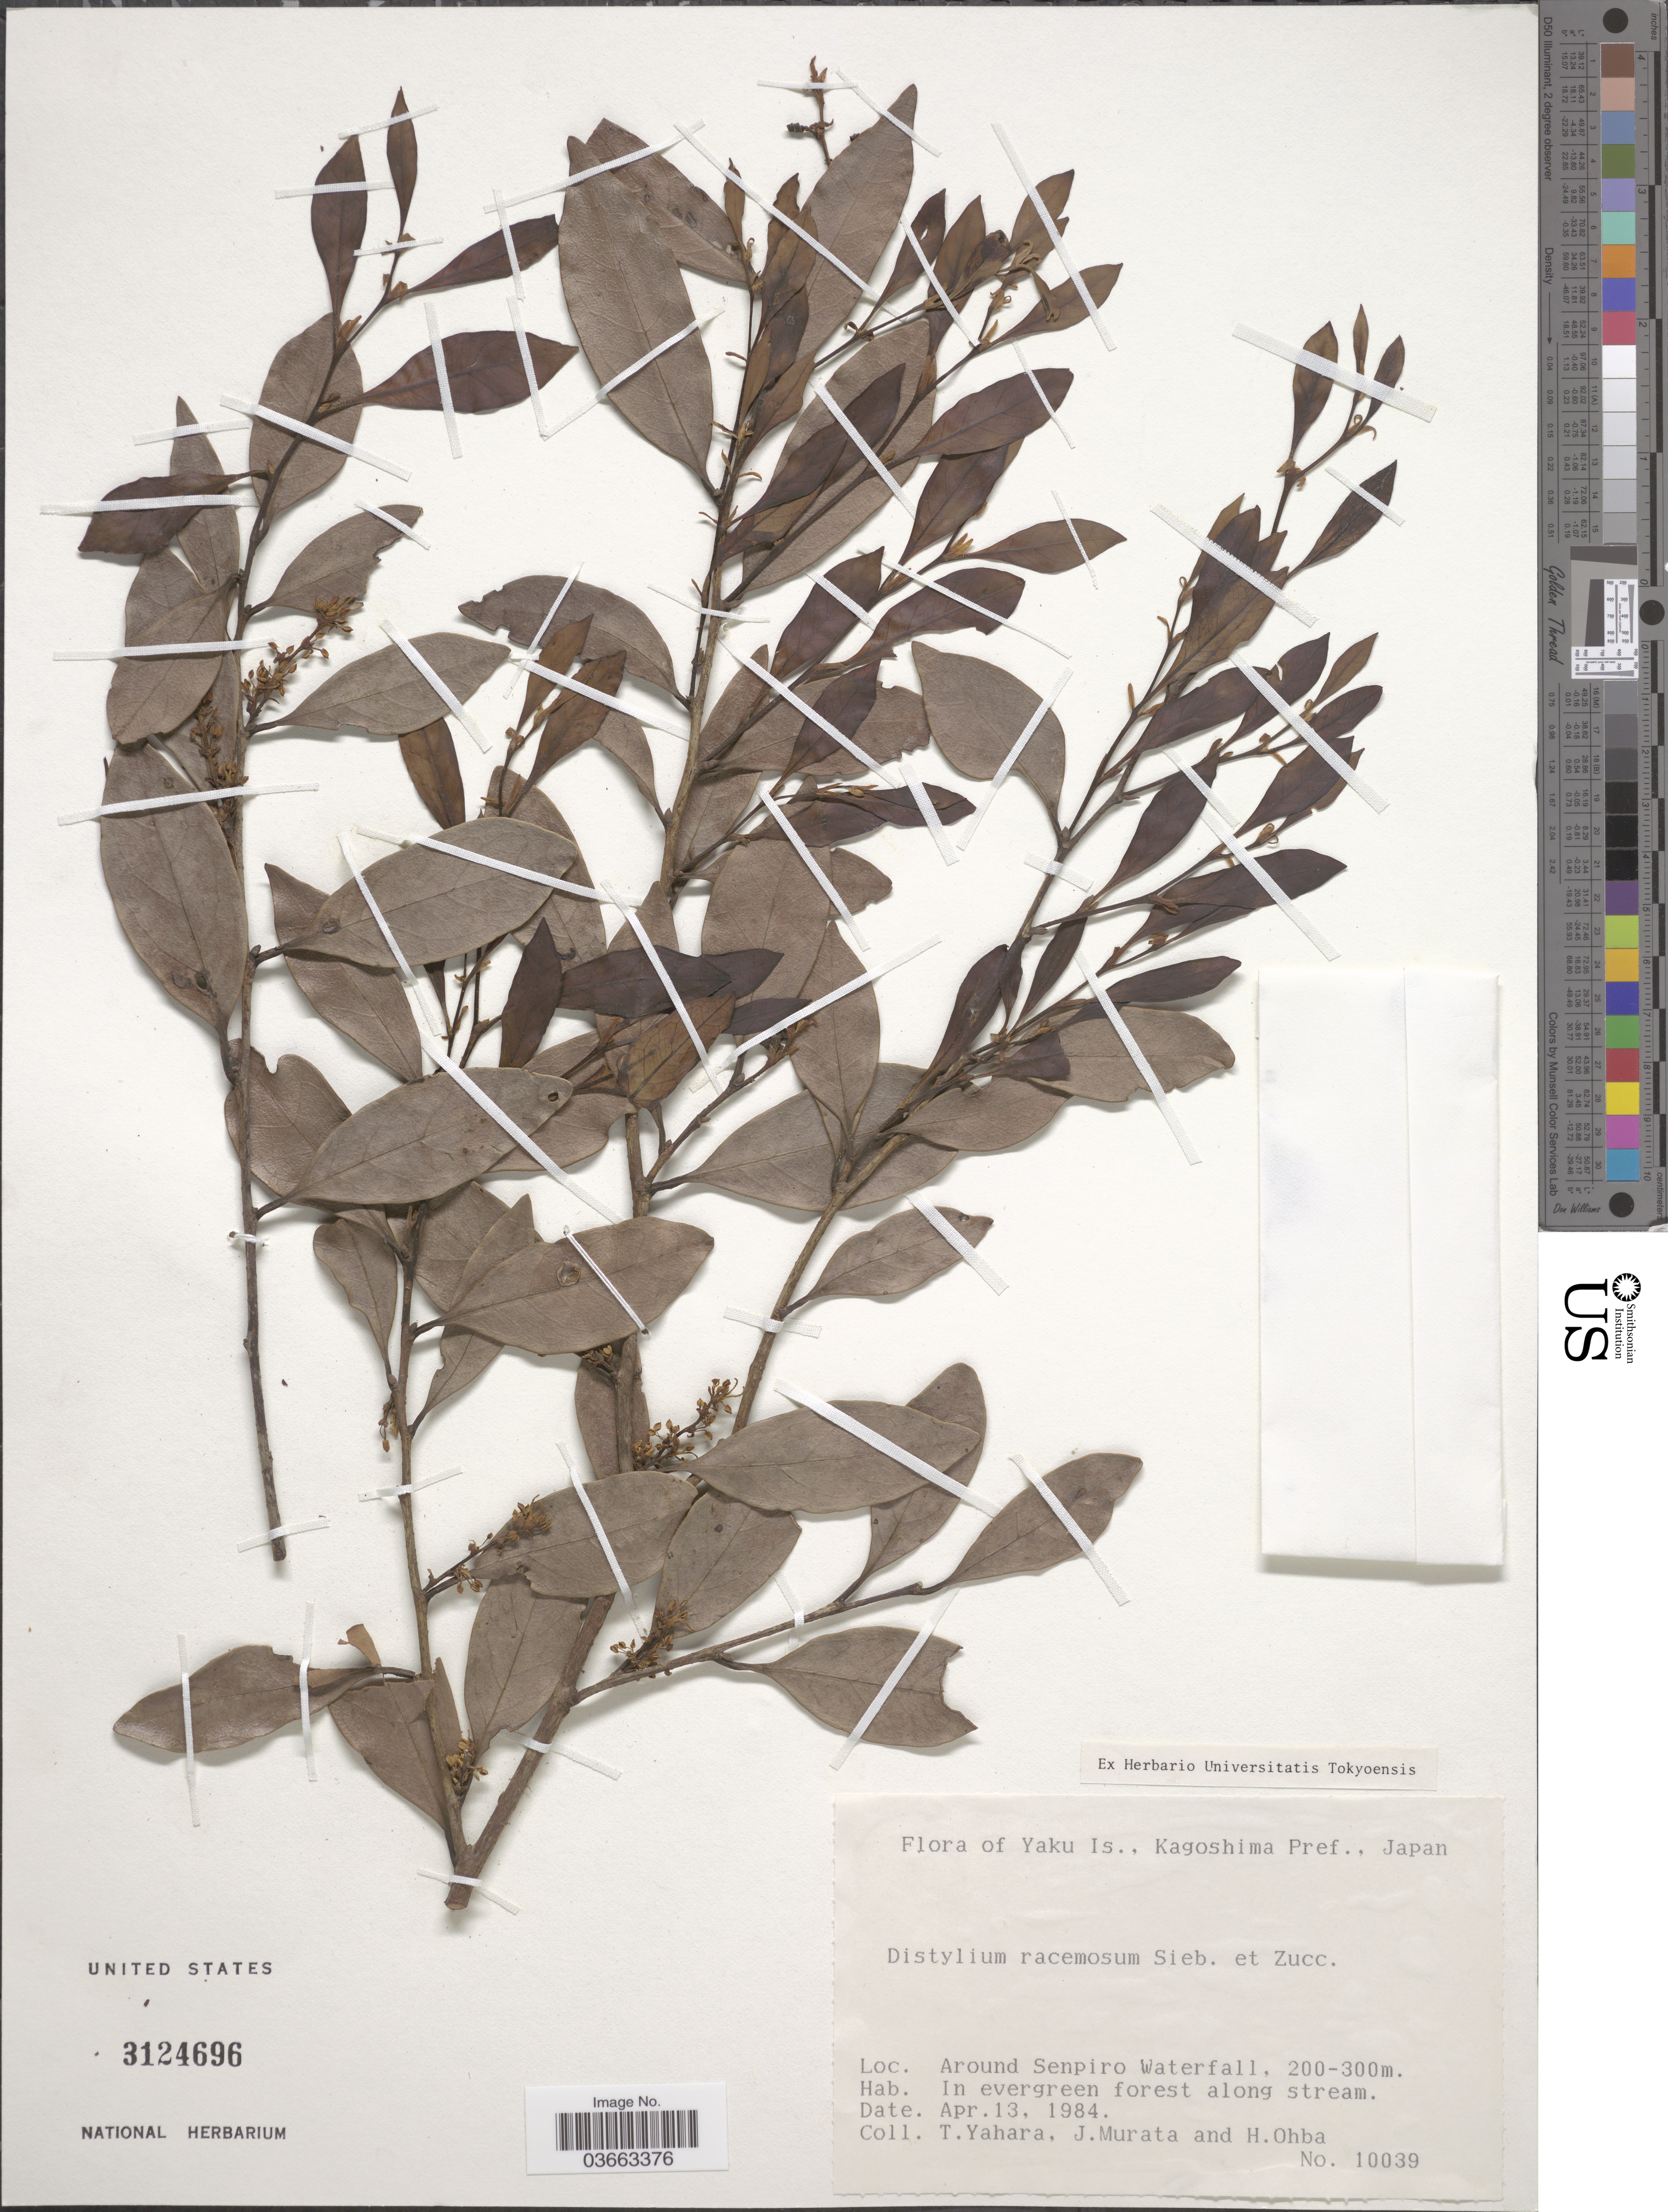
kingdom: Plantae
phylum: Tracheophyta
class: Magnoliopsida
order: Saxifragales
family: Hamamelidaceae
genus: Distylium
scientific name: Distylium racemosum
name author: Siebold & Zucc.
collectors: T. Yahara, J. Murata & H. Ohba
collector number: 10039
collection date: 1984-04-13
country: Japan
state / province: Kagosima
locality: Yaku Is., Kagoshima Pref. Around Senpiro Waterfall.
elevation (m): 200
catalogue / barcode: US 3124696